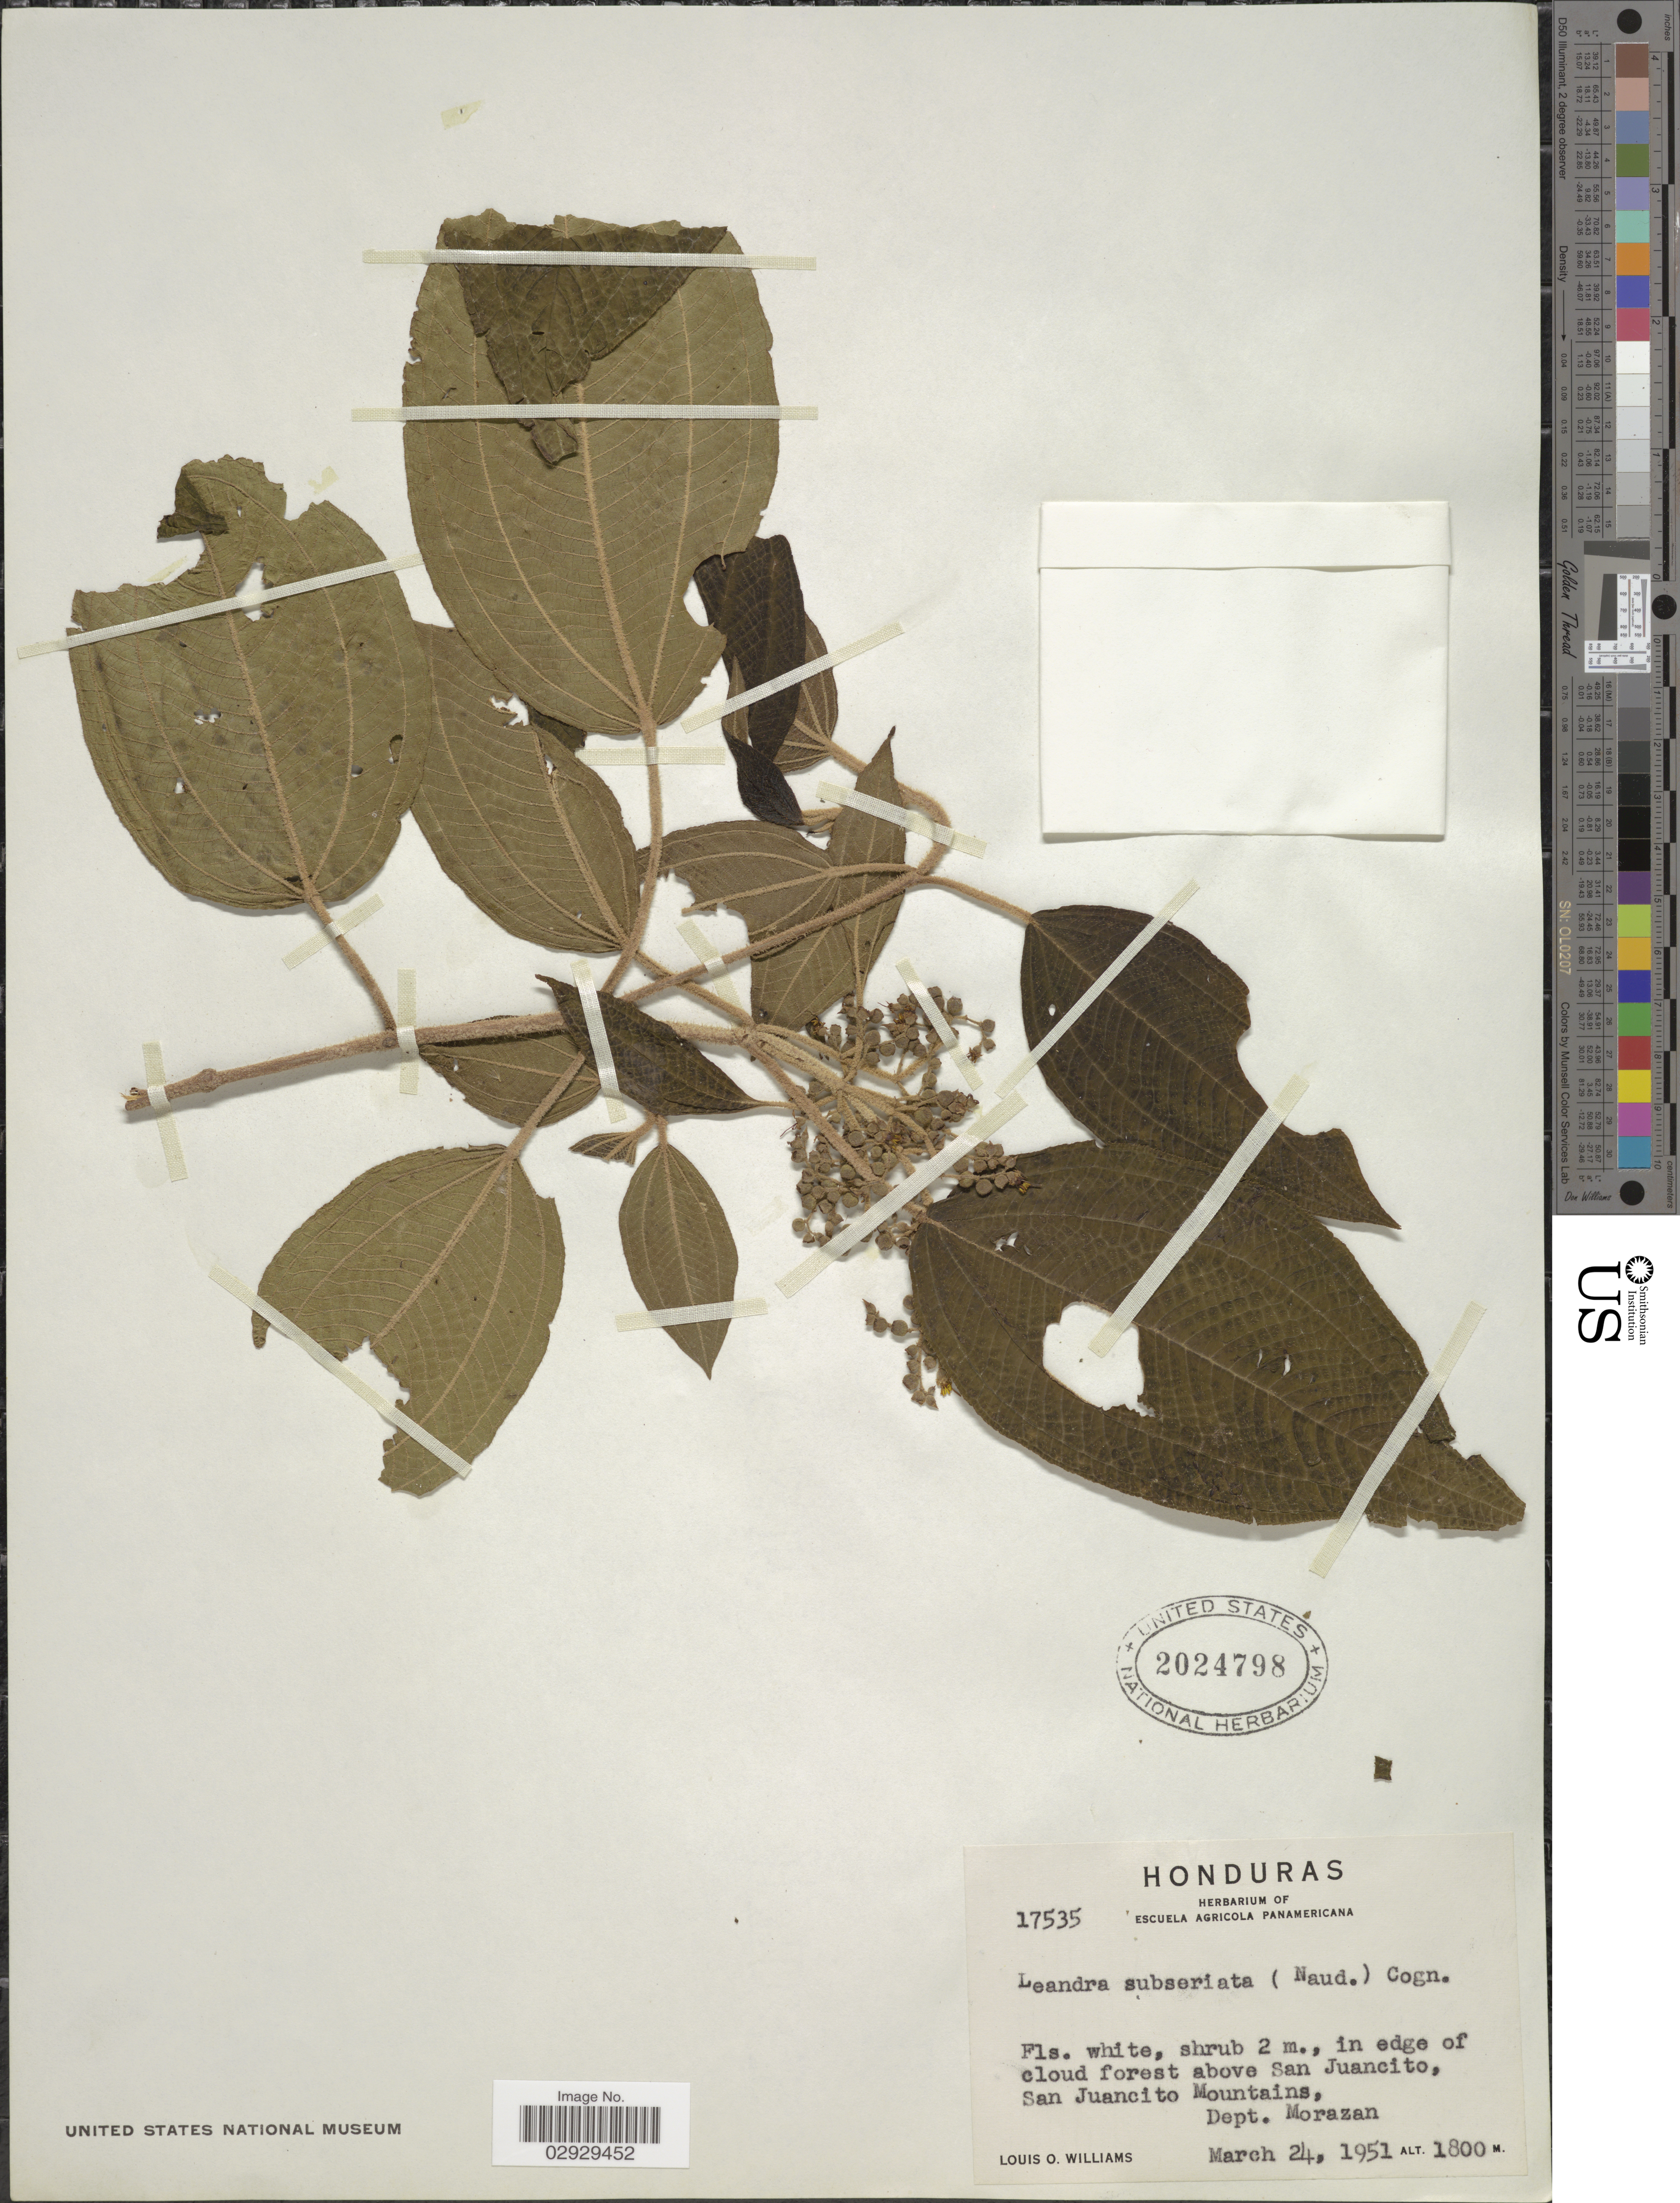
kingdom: Plantae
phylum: Tracheophyta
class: Magnoliopsida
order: Myrtales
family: Melastomataceae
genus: Leandra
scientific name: Leandra subseriata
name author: (Naudin) Cogn.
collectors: L. O. Williams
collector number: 17535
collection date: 1951-03-24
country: Honduras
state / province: Fco. Morazán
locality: In edge of cloud forest above San Juancito, San Juancito Mountains, Dept. Morazan.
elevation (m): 1800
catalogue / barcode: US 2024798